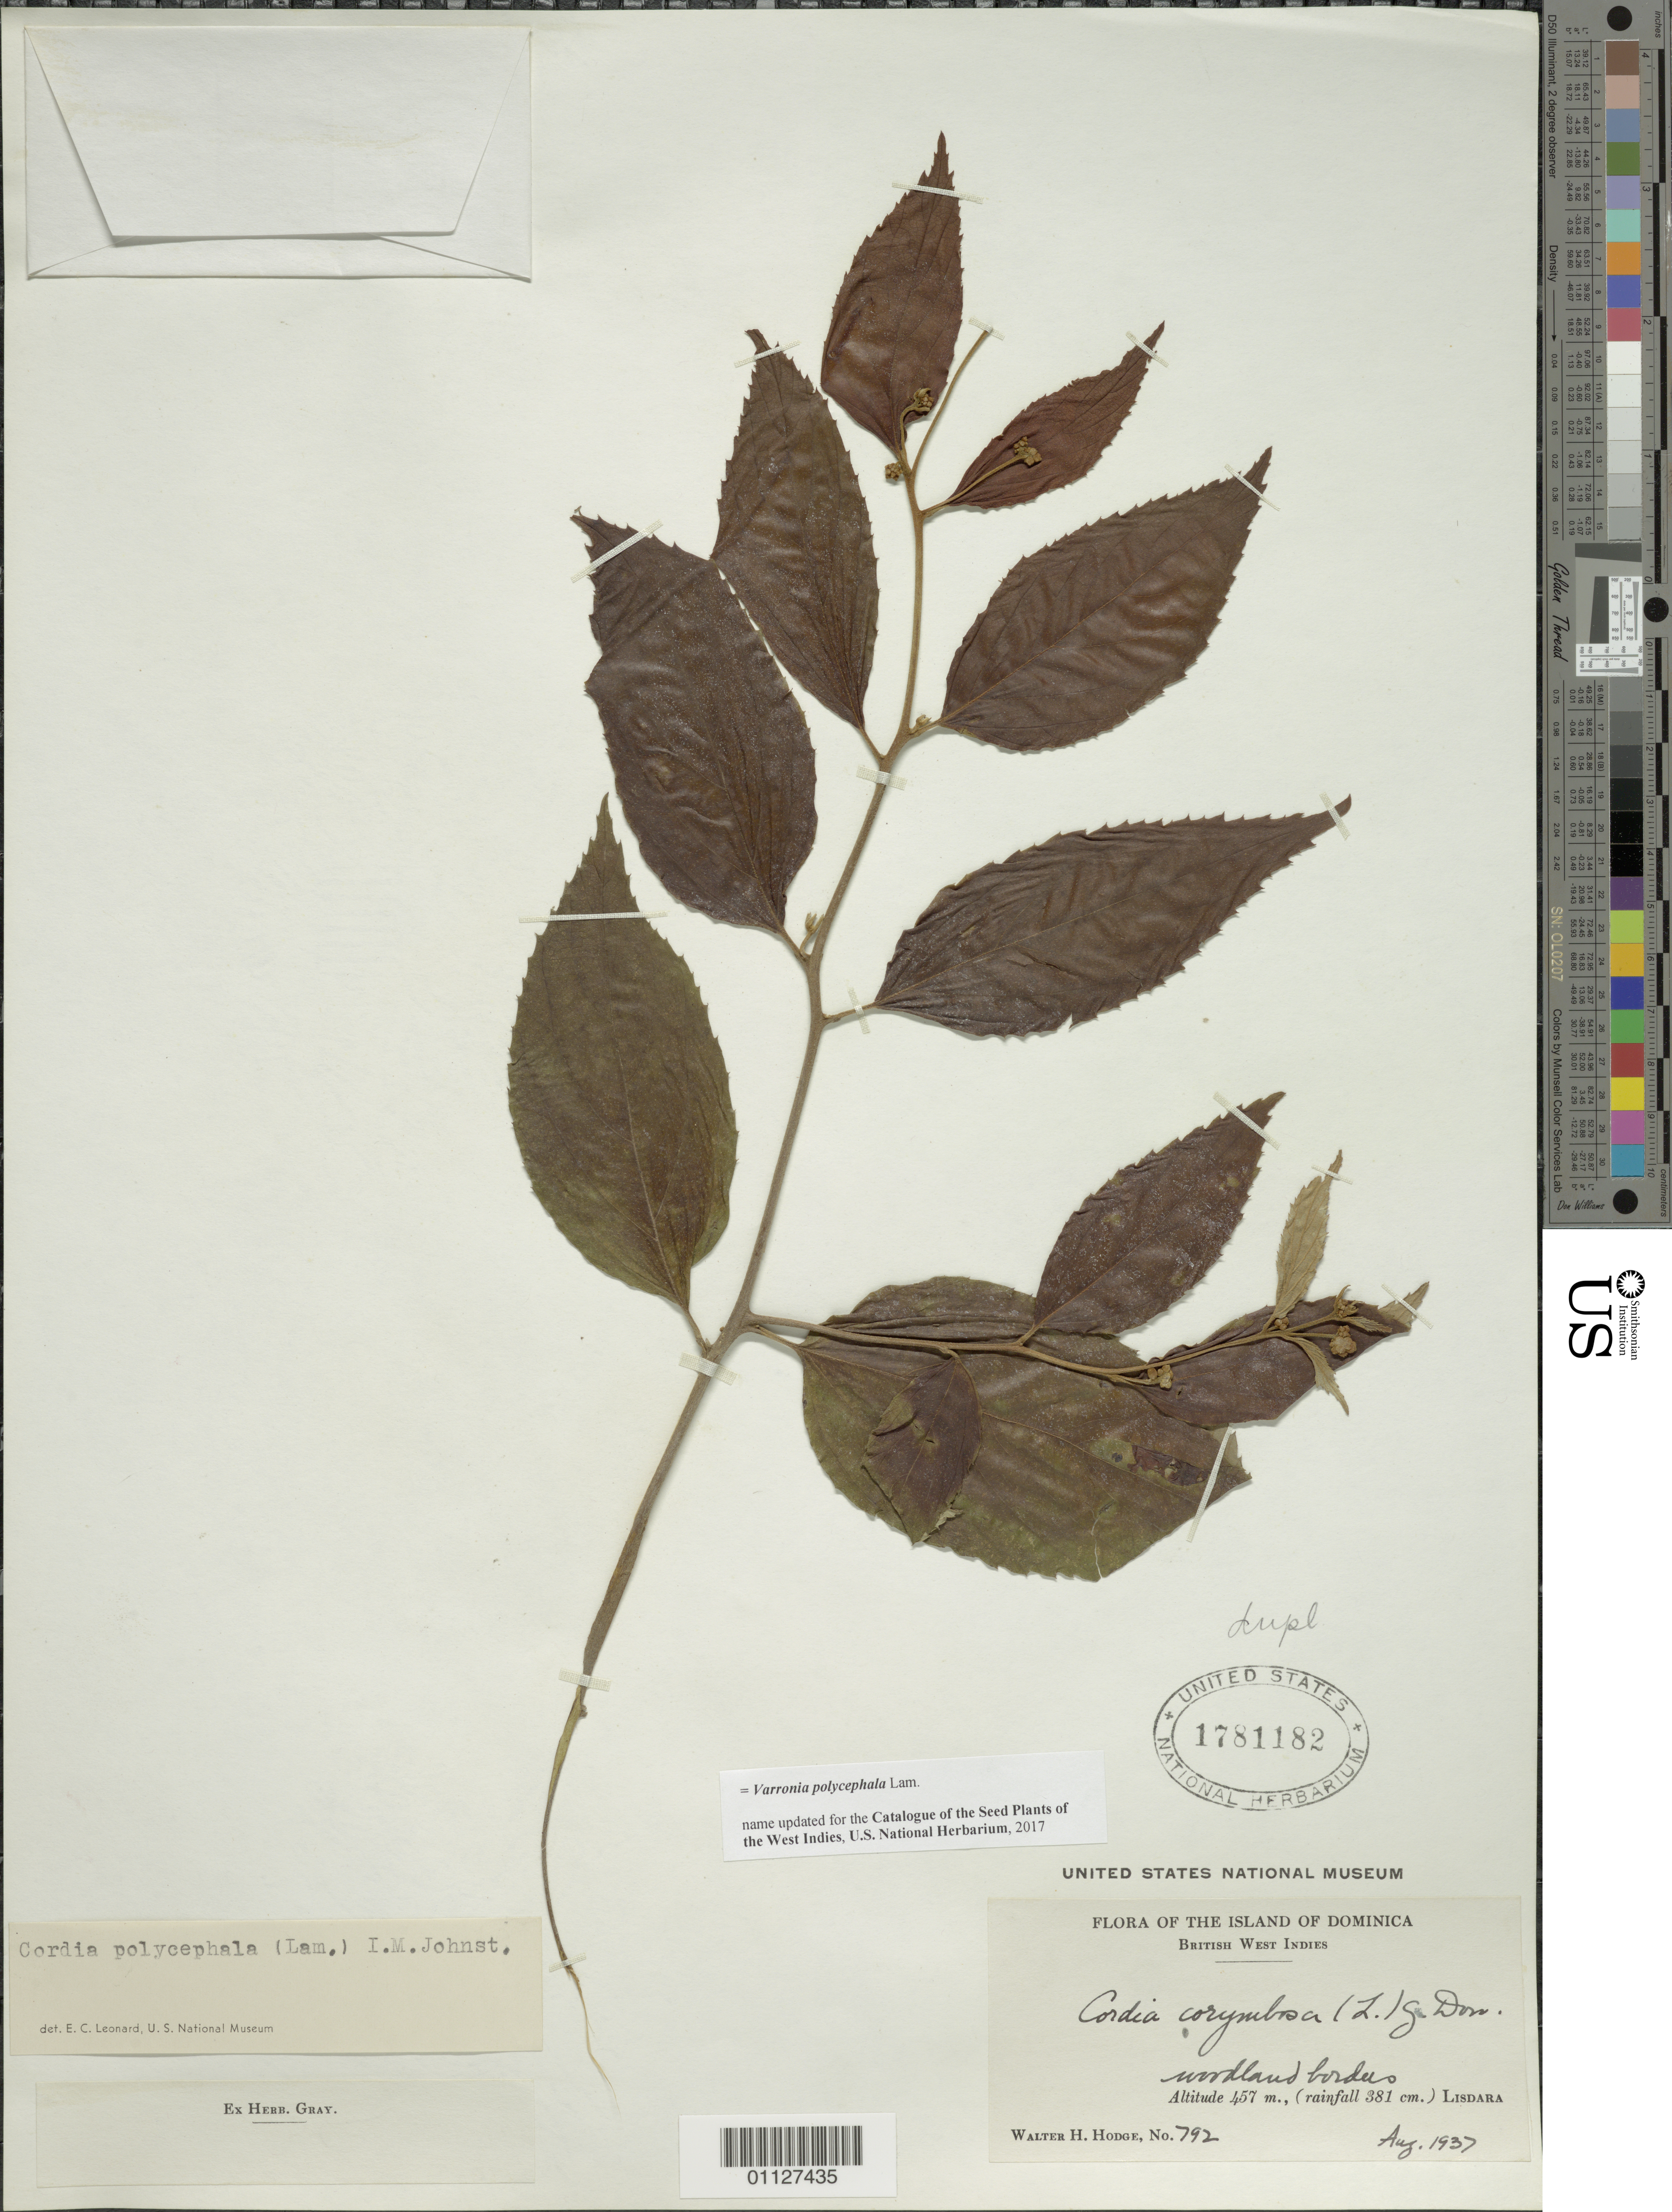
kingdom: Plantae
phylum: Tracheophyta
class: Magnoliopsida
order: Boraginales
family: Cordiaceae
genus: Varronia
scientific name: Varronia polycephala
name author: Lam.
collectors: W. Hodge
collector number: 792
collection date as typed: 01 Aug 1937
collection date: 1937-08-01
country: Dominica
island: Dominica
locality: Lisdara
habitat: woodland borders (rainfall 381 cm)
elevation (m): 457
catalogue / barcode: US 1781182